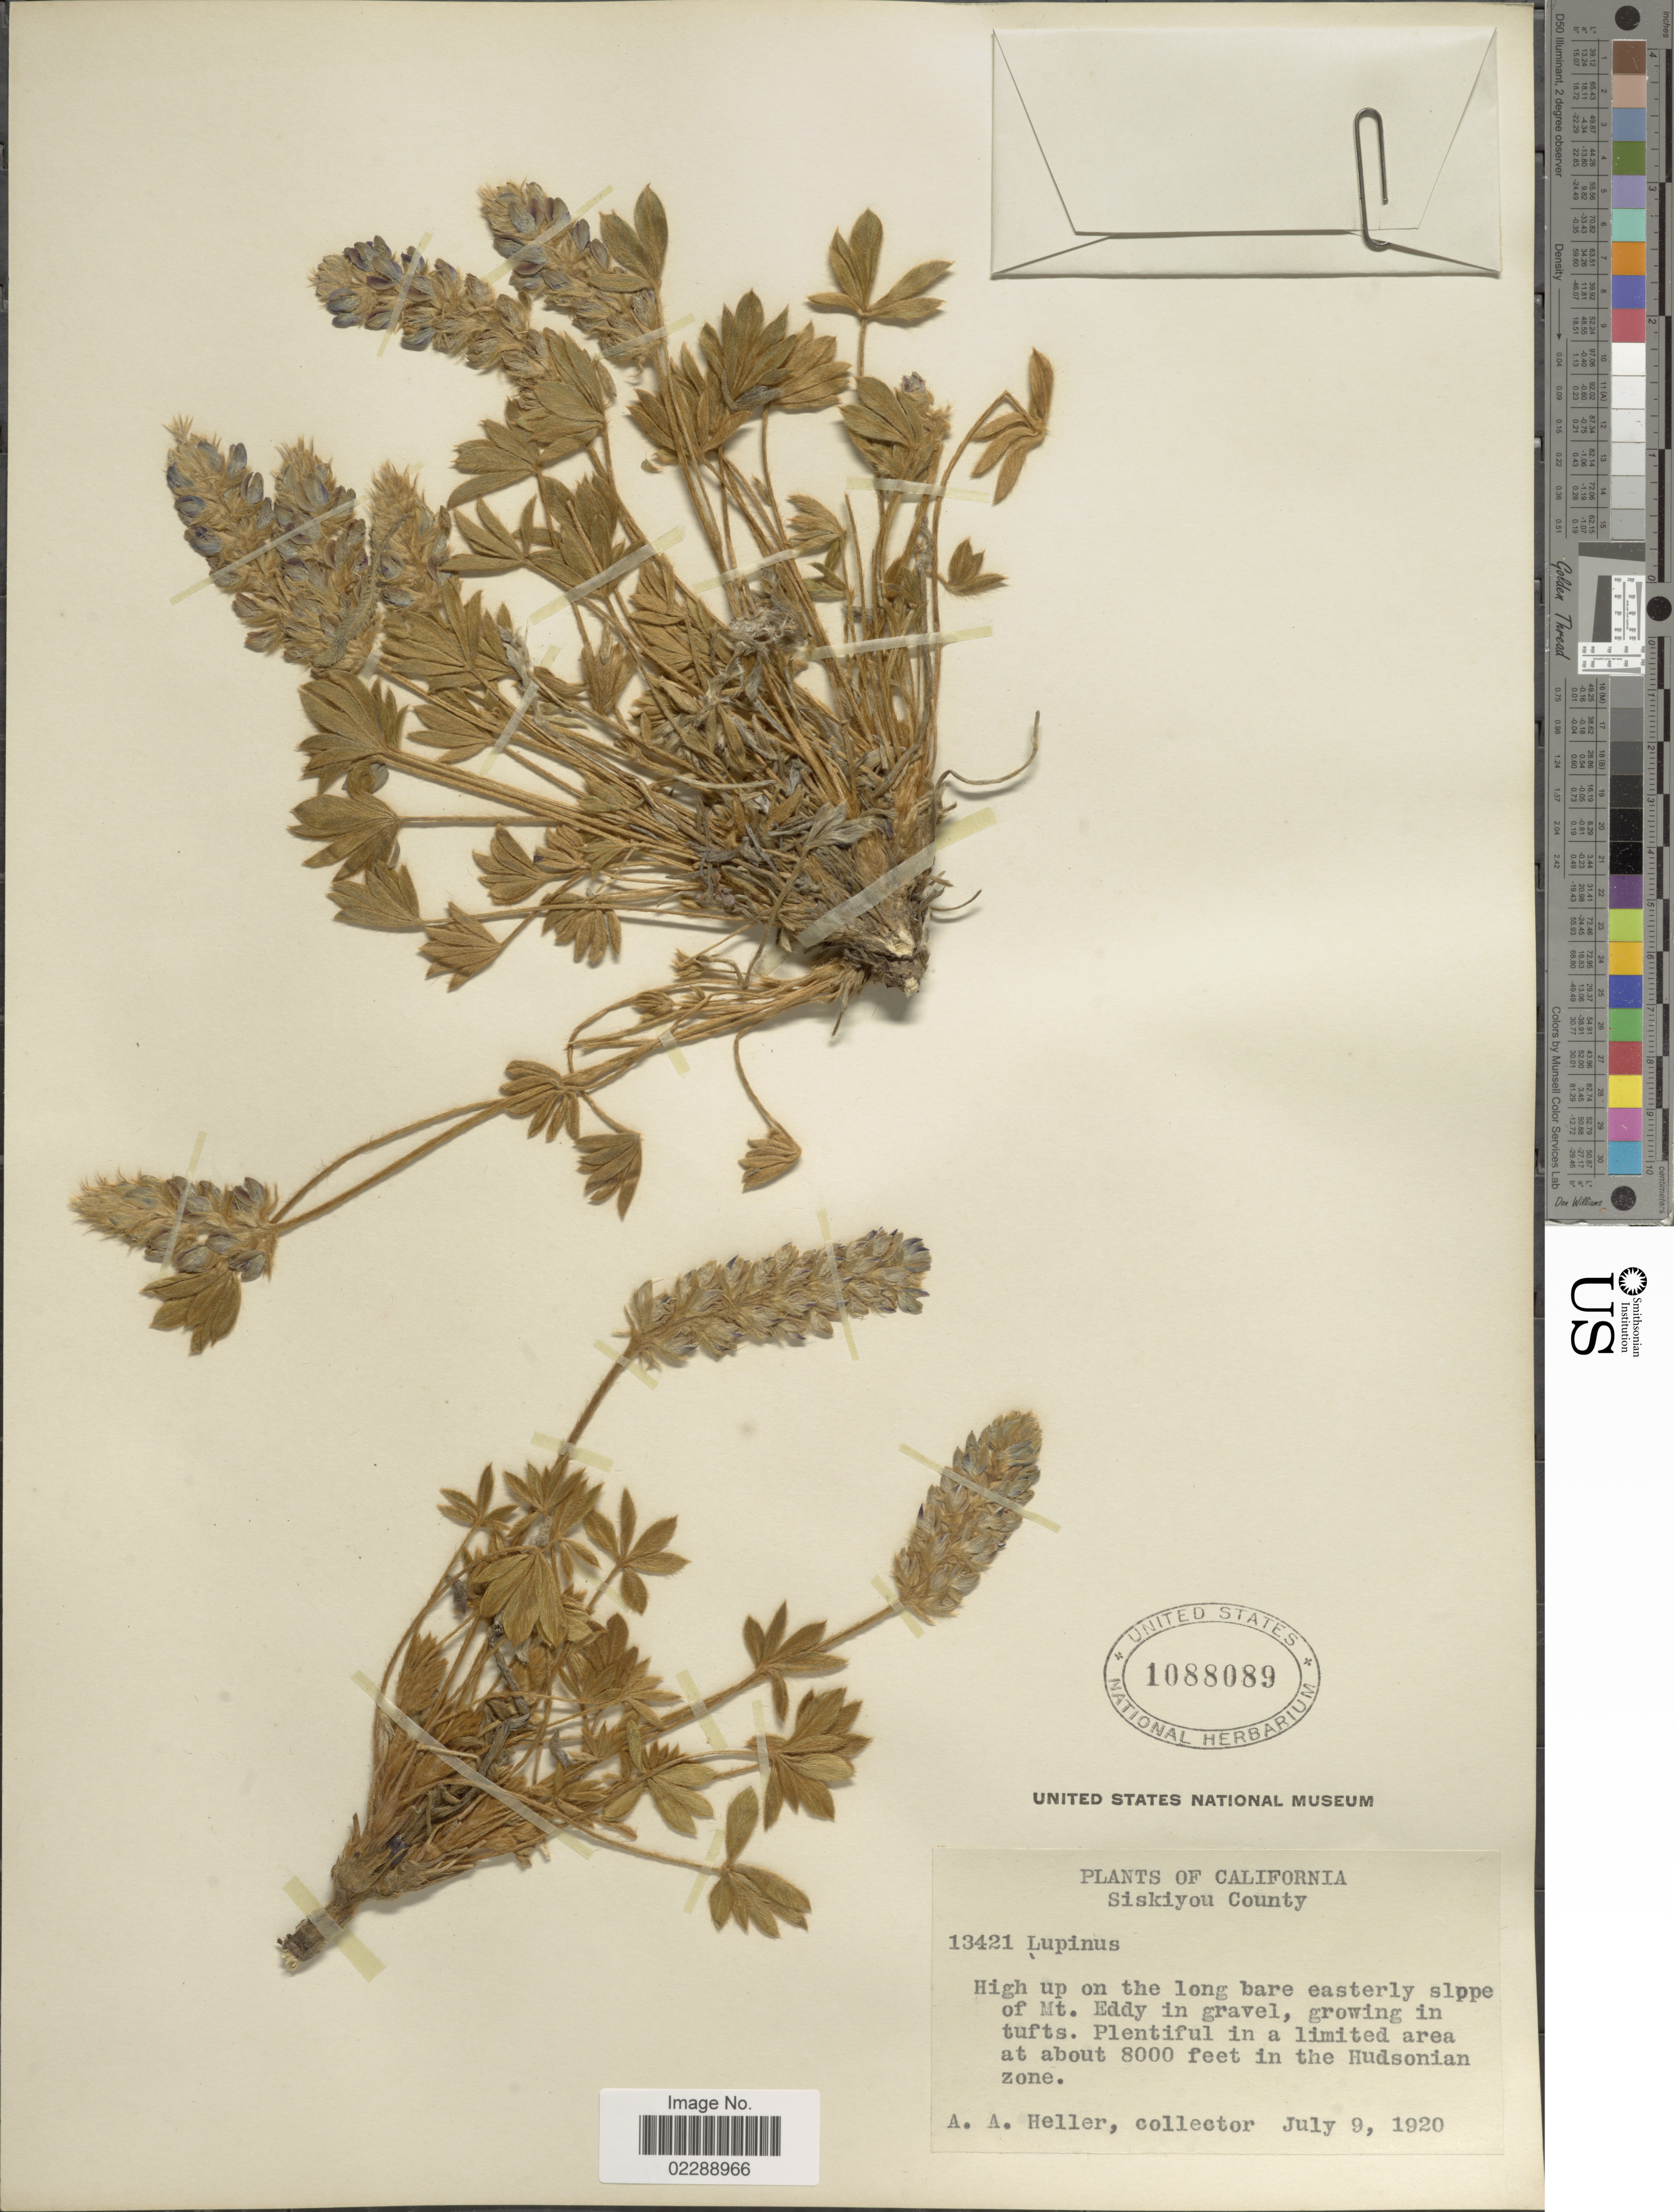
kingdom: Plantae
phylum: Tracheophyta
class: Magnoliopsida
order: Fabales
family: Fabaceae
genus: Lupinus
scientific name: Lupinus sp.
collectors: A. A. Heller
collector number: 13421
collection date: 1920-07-09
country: United States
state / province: California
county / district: Siskiyou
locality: Siskiyou County, High up on the long bare easterly slope of Mt. Eddy in gravel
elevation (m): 2438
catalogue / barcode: US 1088089